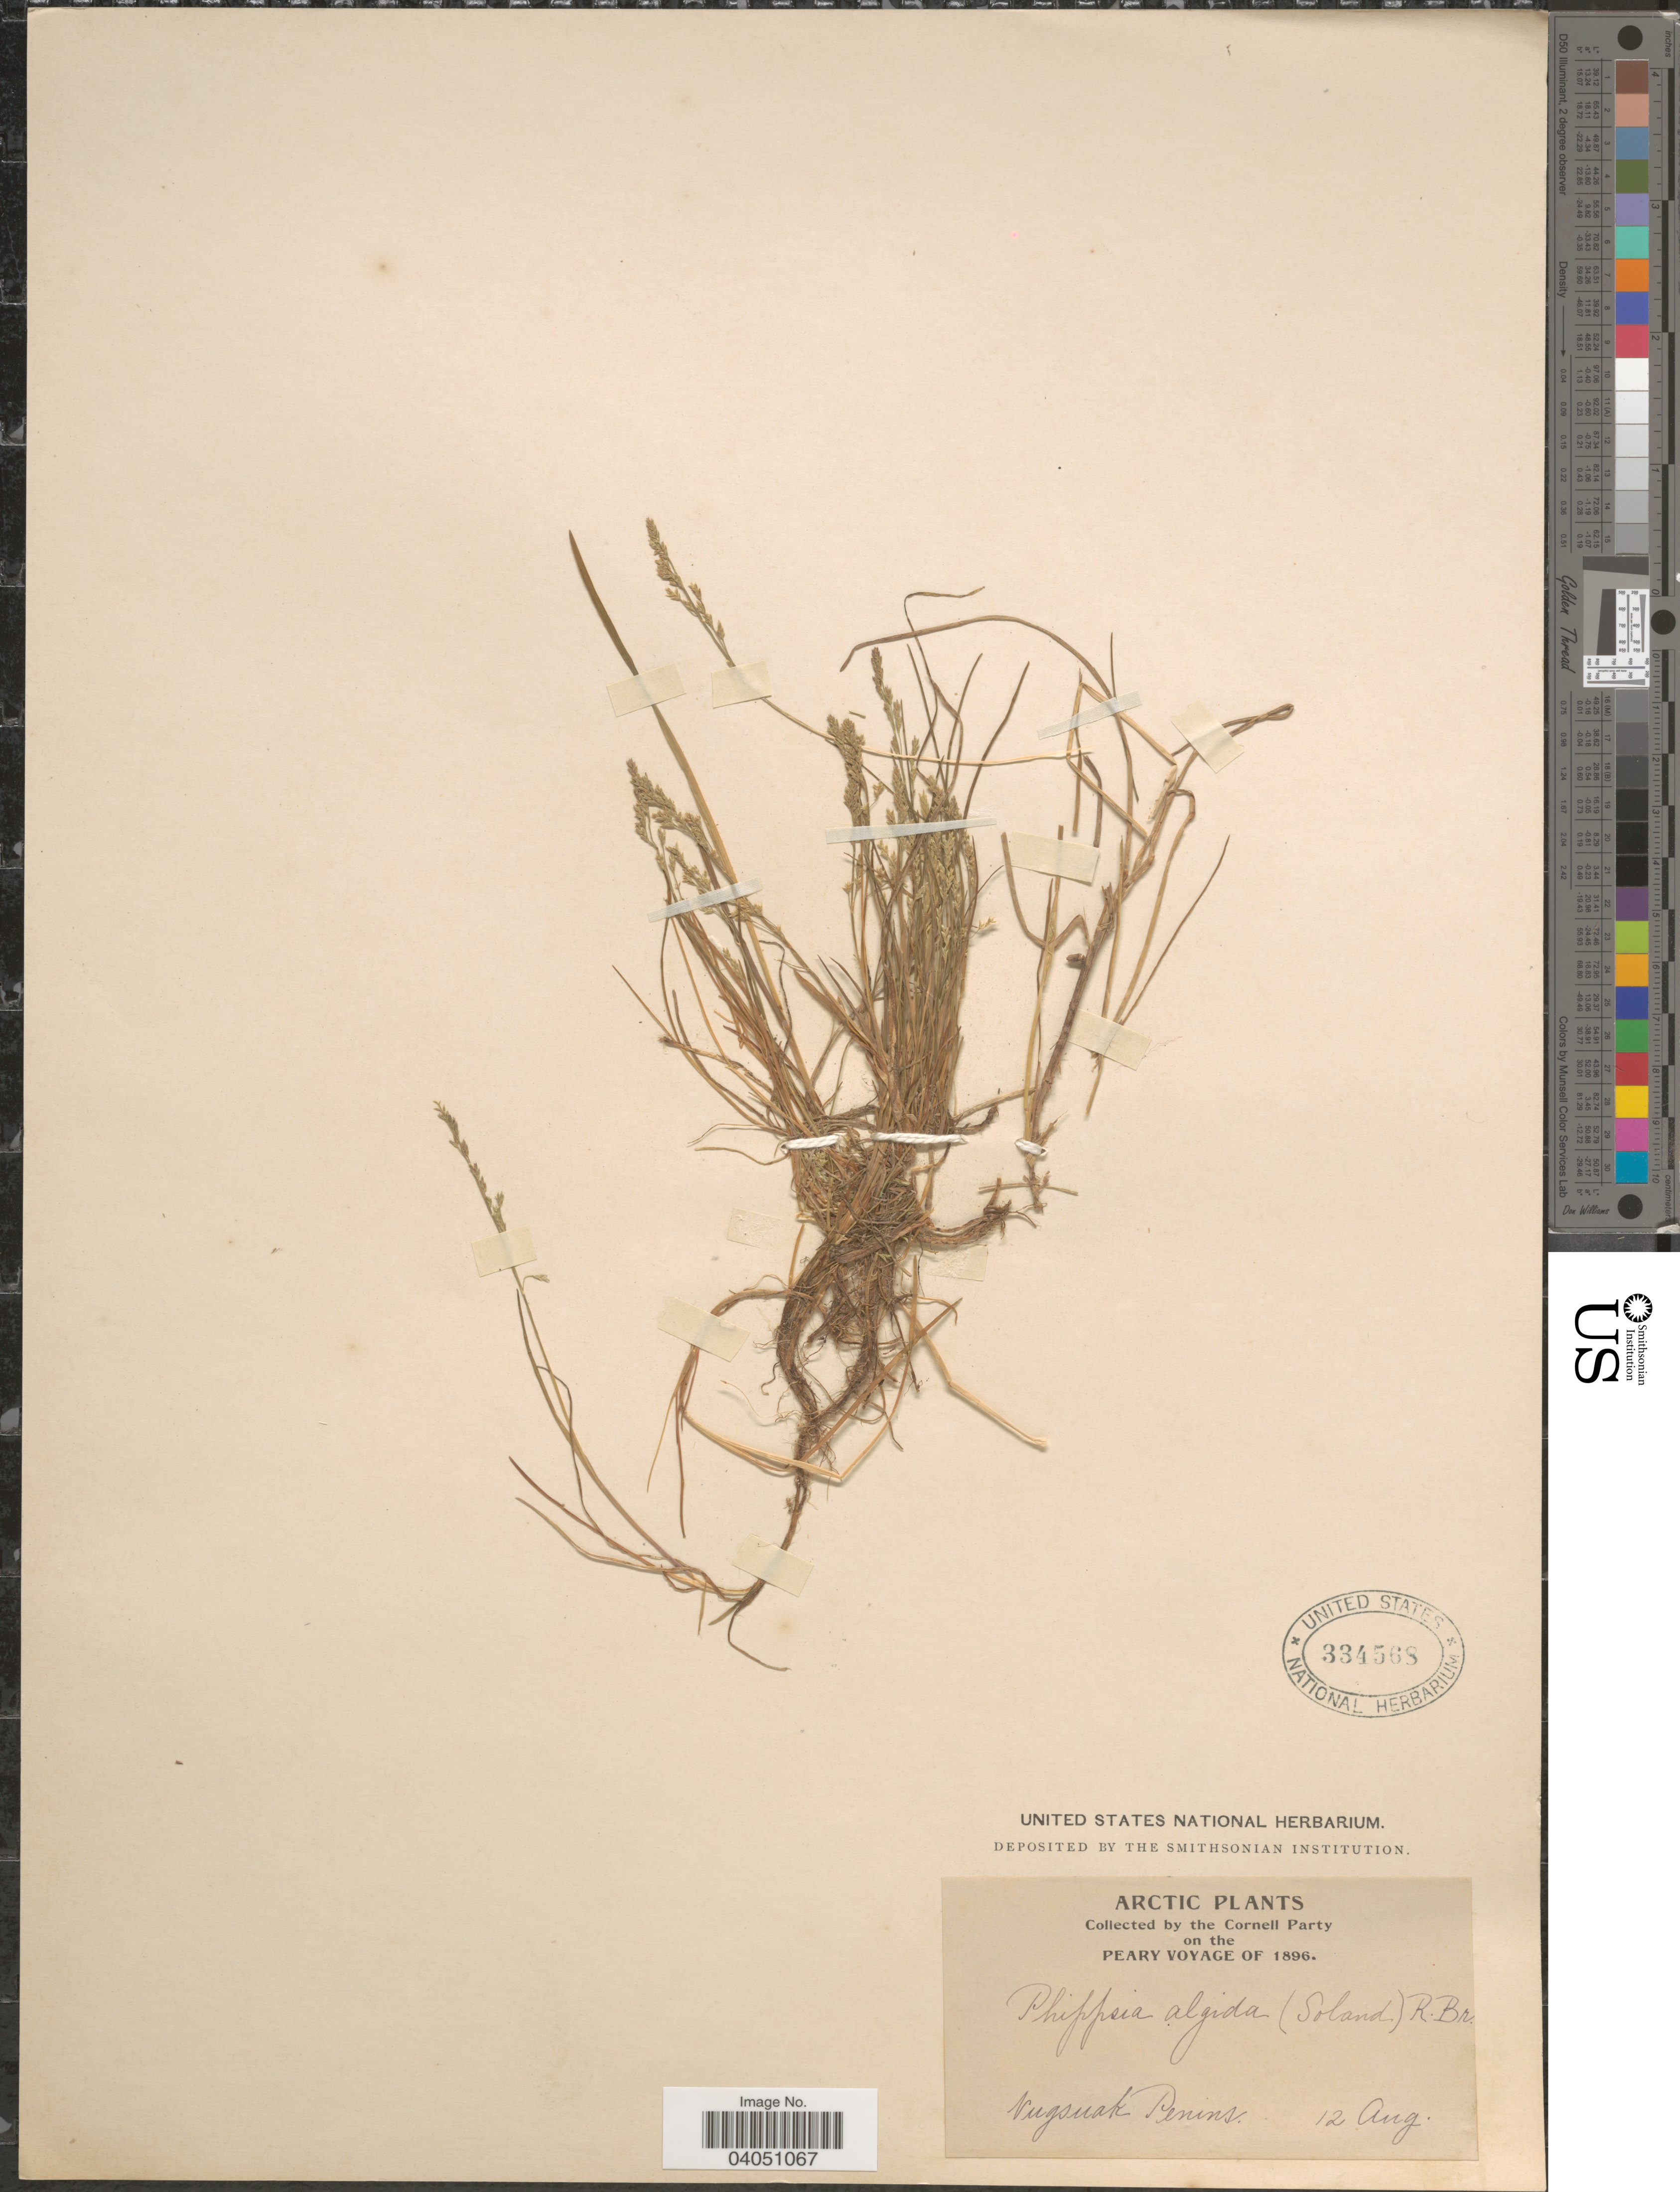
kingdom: Plantae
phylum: Tracheophyta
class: Liliopsida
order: Poales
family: Poaceae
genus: Phippsia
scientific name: Phippsia algida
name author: (Sol.) R. Br.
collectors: Cornell Party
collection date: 1896-08-12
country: Greenland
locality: Arctic. Nugsuak Penins.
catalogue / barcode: US 334568